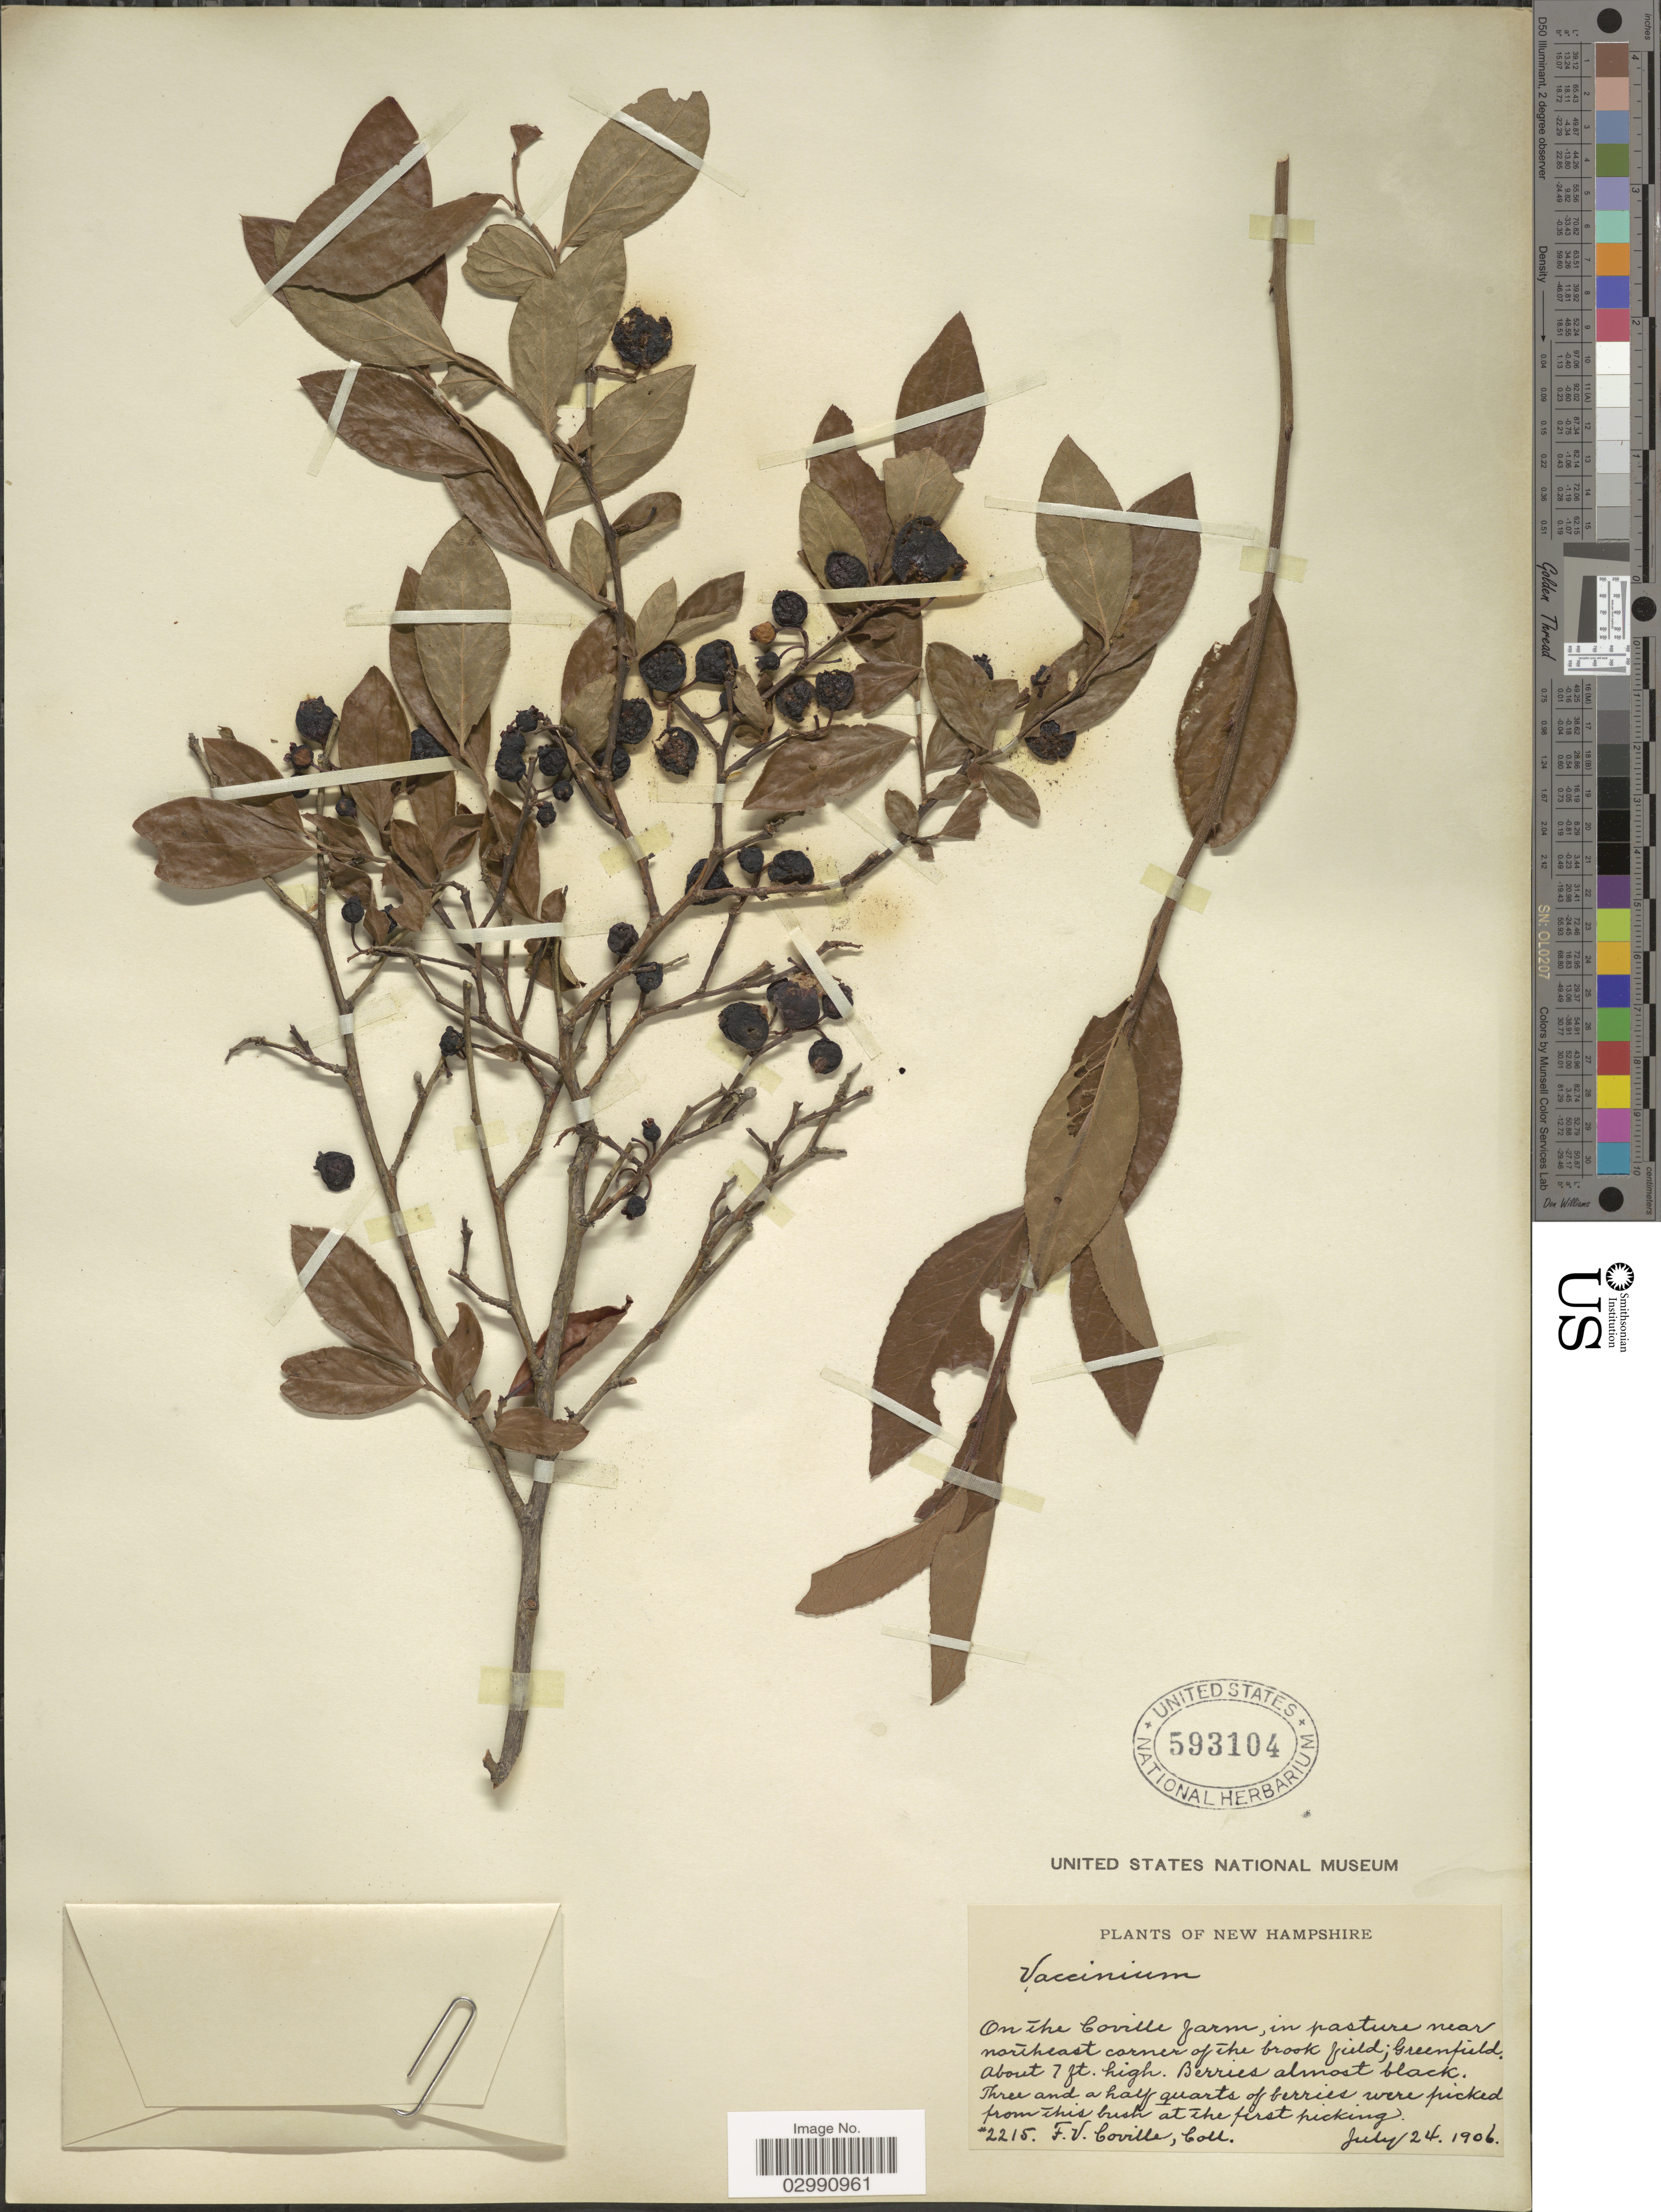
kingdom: Plantae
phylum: Tracheophyta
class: Magnoliopsida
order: Ericales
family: Ericaceae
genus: Vaccinium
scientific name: Vaccinium sp.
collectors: F. V. Coville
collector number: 2215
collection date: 1906-07-24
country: United States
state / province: New Hampshire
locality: On the Coville farm, in pasture near northeast corner of the brook field; Greenfield.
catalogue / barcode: US 593104